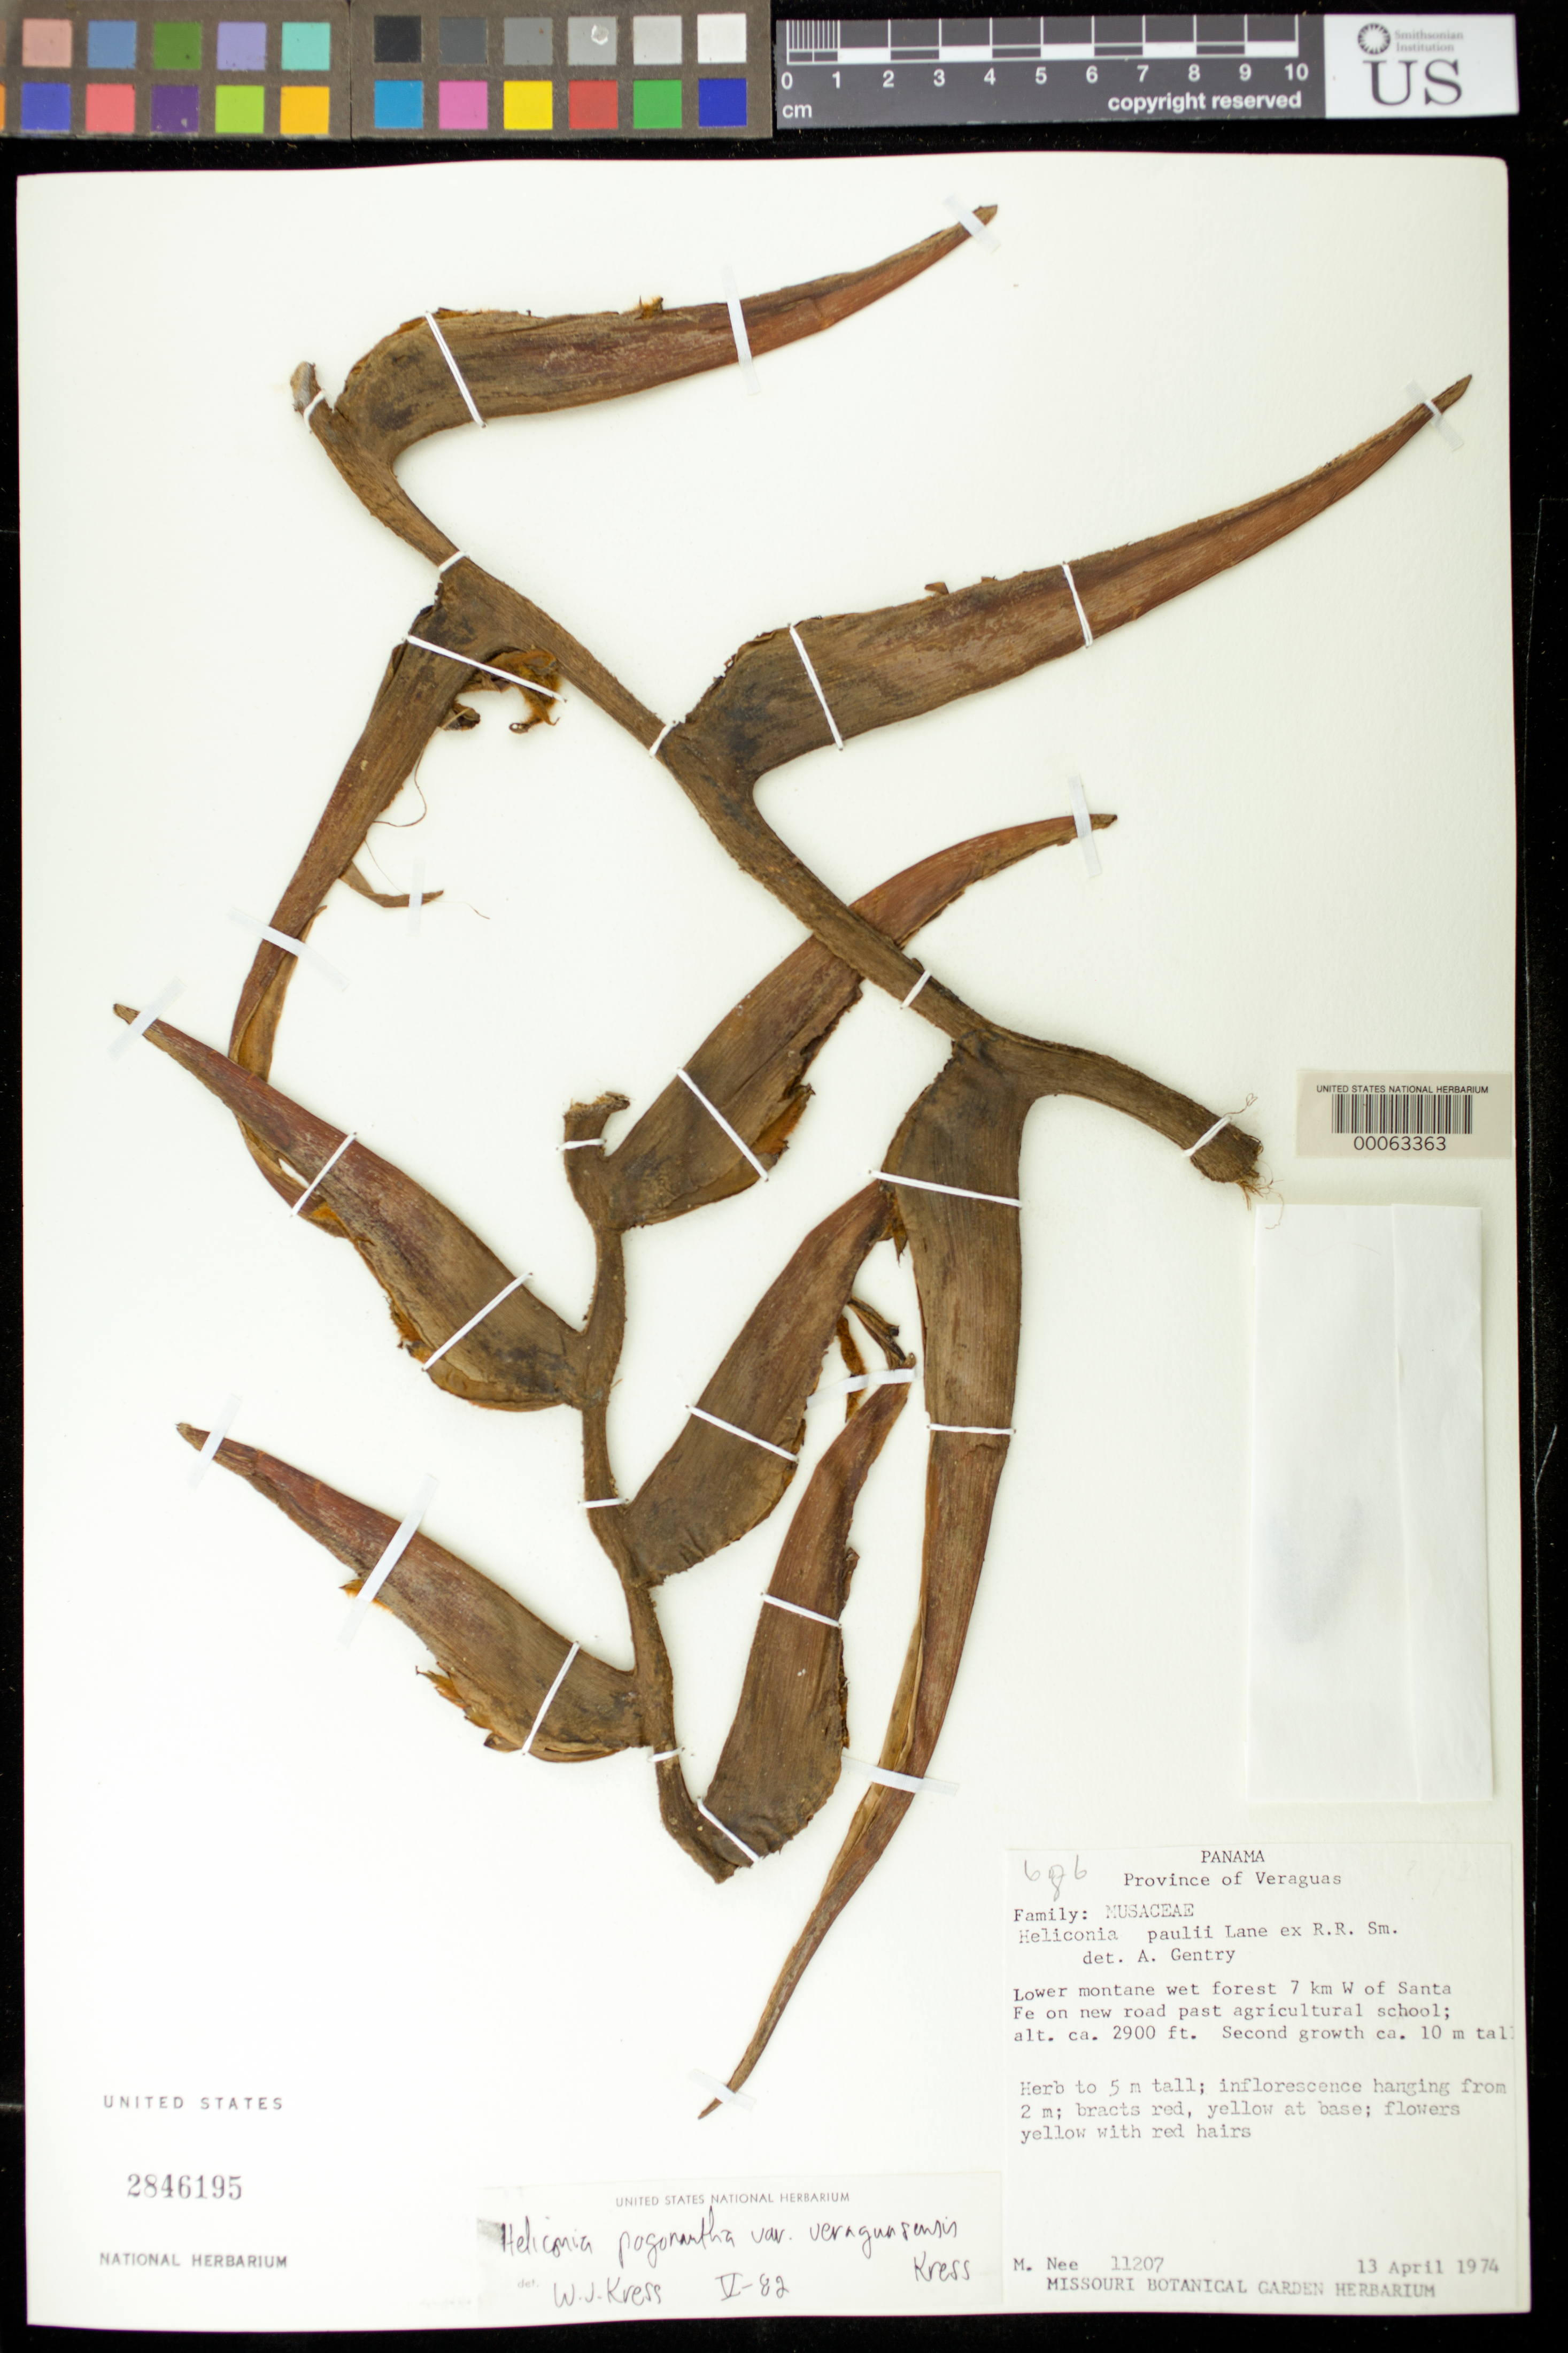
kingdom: Plantae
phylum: Tracheophyta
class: Liliopsida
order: Zingiberales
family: Heliconiaceae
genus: Heliconia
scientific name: Heliconia pogonantha var. veraguasensis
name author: W.J. Kress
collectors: M. Nee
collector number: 11207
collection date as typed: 13 Apr 1974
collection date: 1974-04-13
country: Panama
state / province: Veraguas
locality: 6-7 km W of Santa Fe on new road past Agriculture School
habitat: Lower montane wet forest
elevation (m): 884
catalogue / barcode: US 2846195